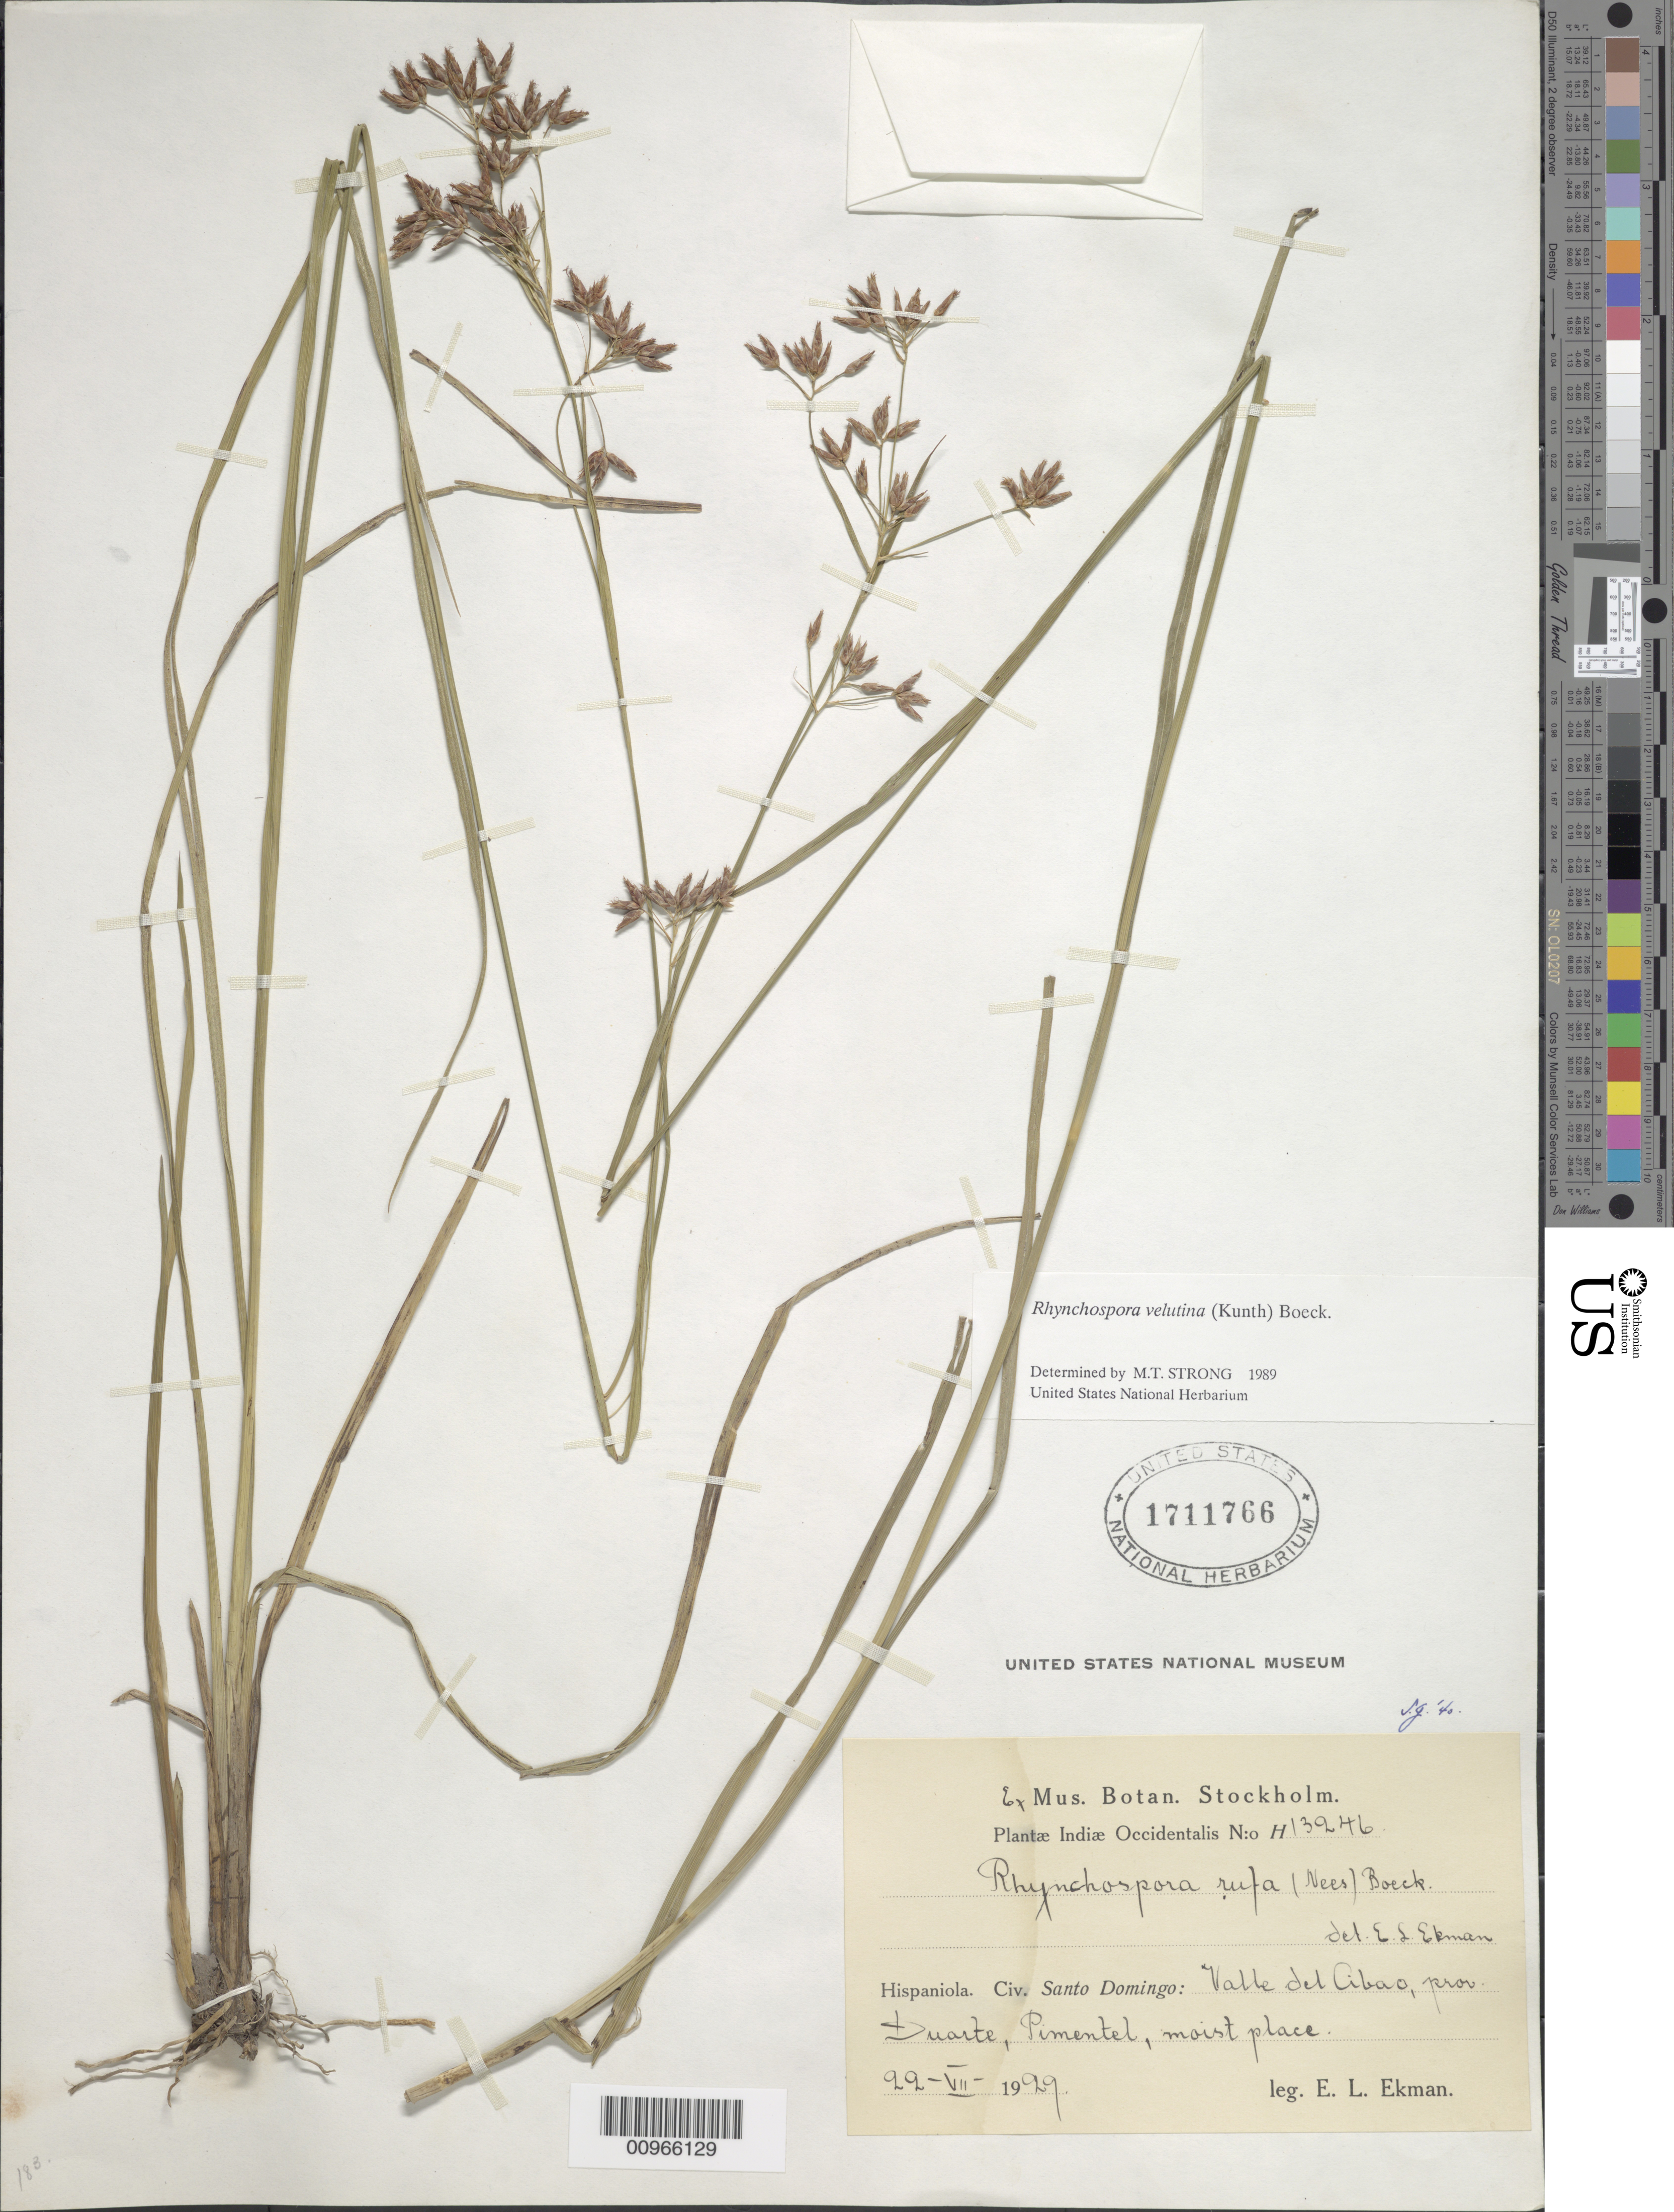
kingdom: Plantae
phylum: Tracheophyta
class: Liliopsida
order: Poales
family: Cyperaceae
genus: Rhynchospora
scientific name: Rhynchospora velutina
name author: (Kunth) Boeckeler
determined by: Strong, M. T., (US), Smithsonian Institution - National Museum of Natural History (UNITED STATES)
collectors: E. L. Ekman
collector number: H 13246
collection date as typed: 22 Jul 1929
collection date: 1929-07-22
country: Dominican Republic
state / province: Duarte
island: Hispaniola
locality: Valle de Cibao, Pimentel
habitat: Moist place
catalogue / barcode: US 1711766